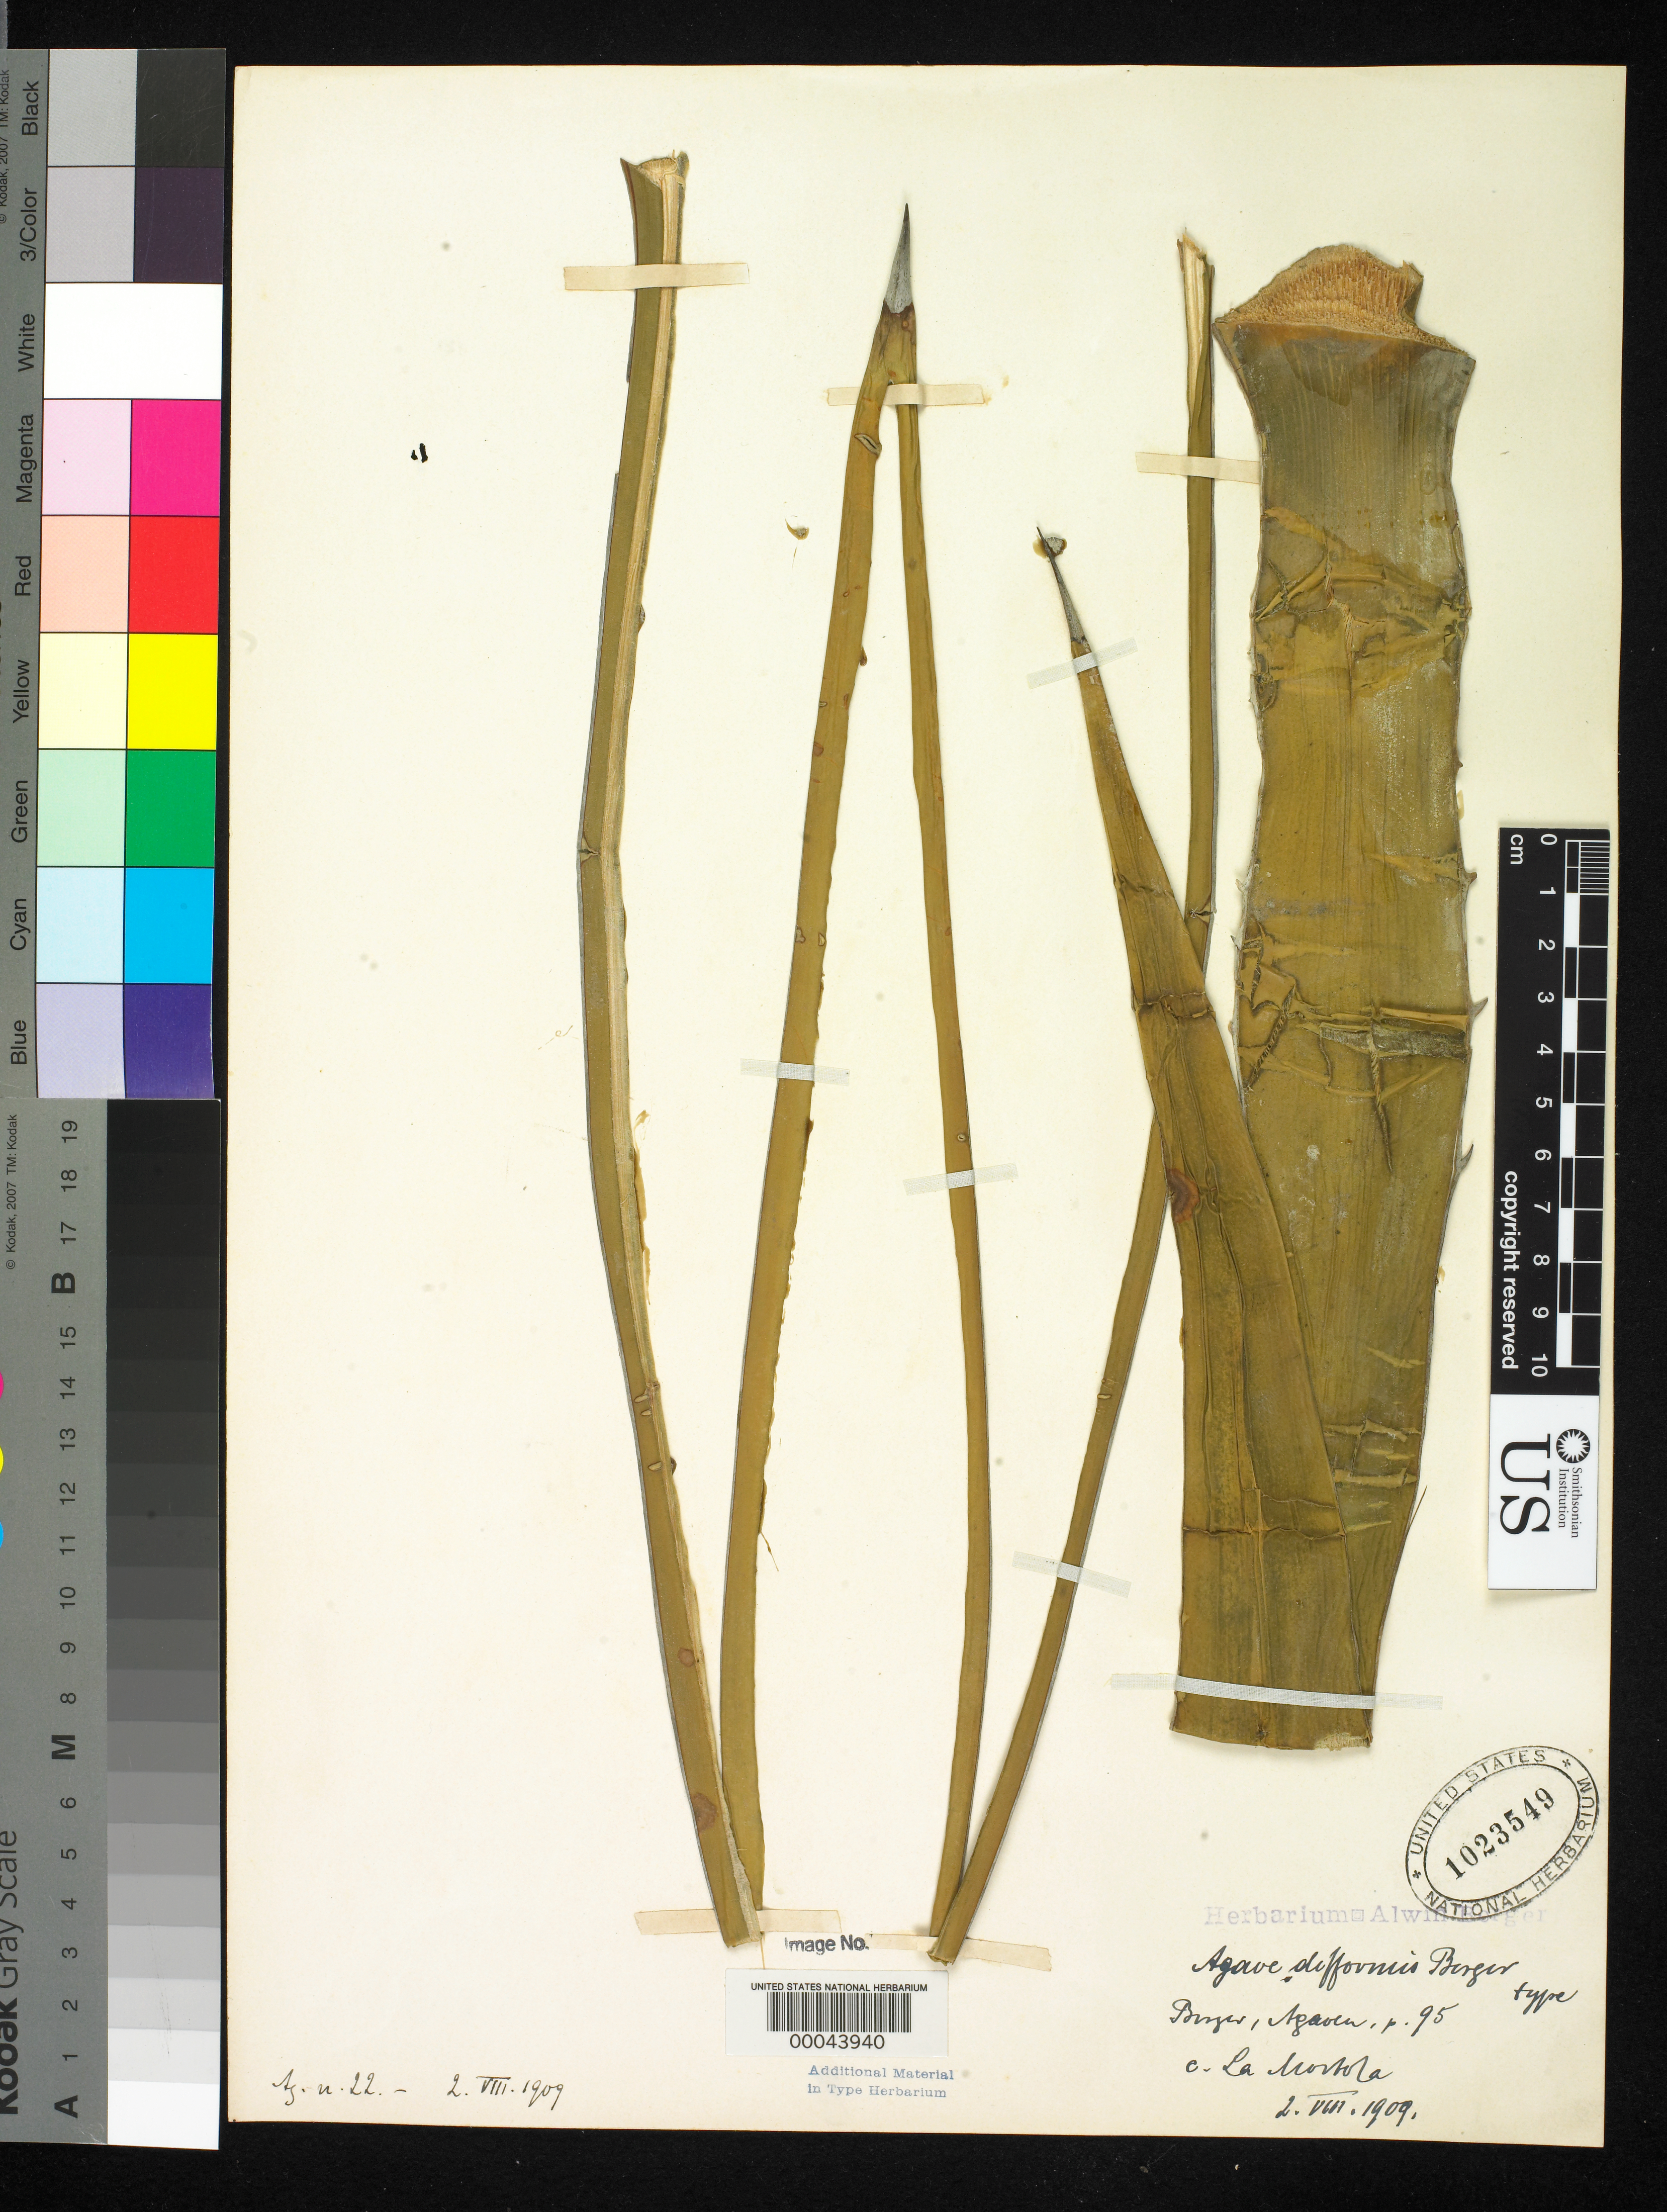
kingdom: Plantae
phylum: Tracheophyta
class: Liliopsida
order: Asparagales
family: Asparagaceae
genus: Agave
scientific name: Agave difformis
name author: A. Berger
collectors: A. Berger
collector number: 95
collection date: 1909-08-02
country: Mexico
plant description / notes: "Cult. La Mortola."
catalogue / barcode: US 1023549